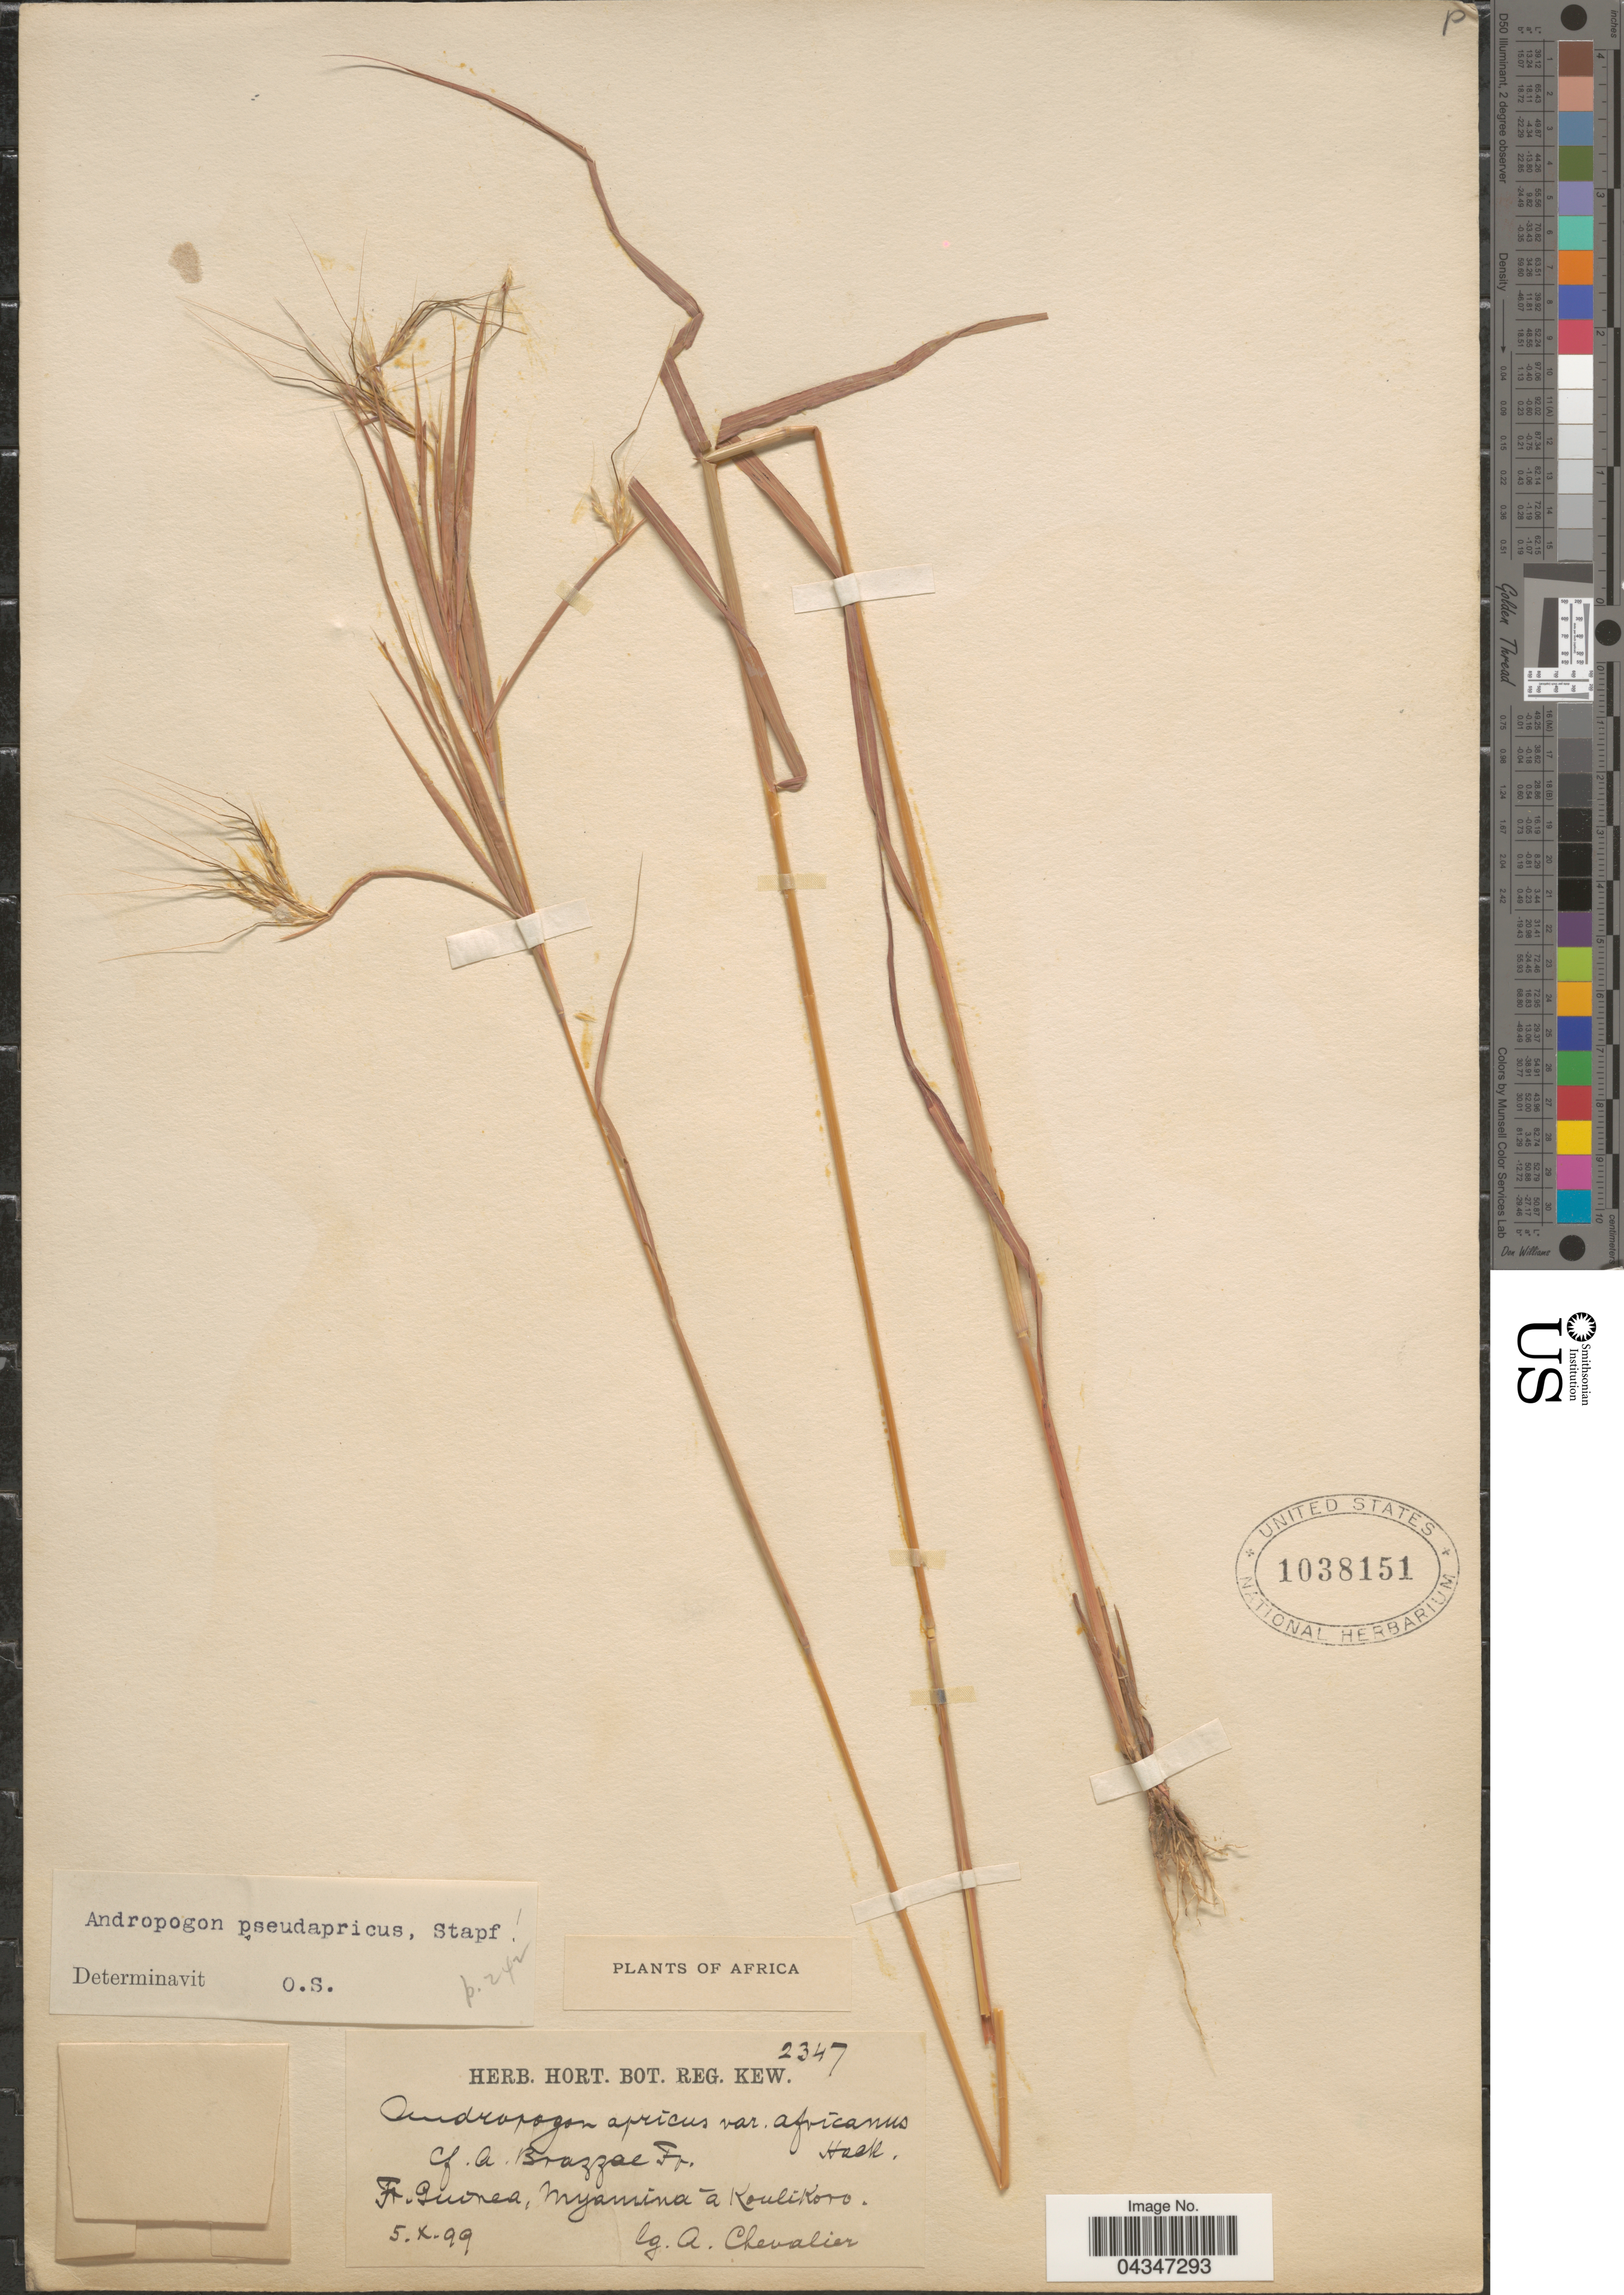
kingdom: Plantae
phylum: Tracheophyta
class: Liliopsida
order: Poales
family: Poaceae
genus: Andropogon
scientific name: Andropogon pseudapricus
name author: Stapf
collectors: A. J. Chevalier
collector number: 2347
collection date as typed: Transcribed d/m/y: 5/10/99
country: Mali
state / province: Koulikoro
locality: Fr. Guinea, Myamina à KouliKoro.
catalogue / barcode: US 1038151